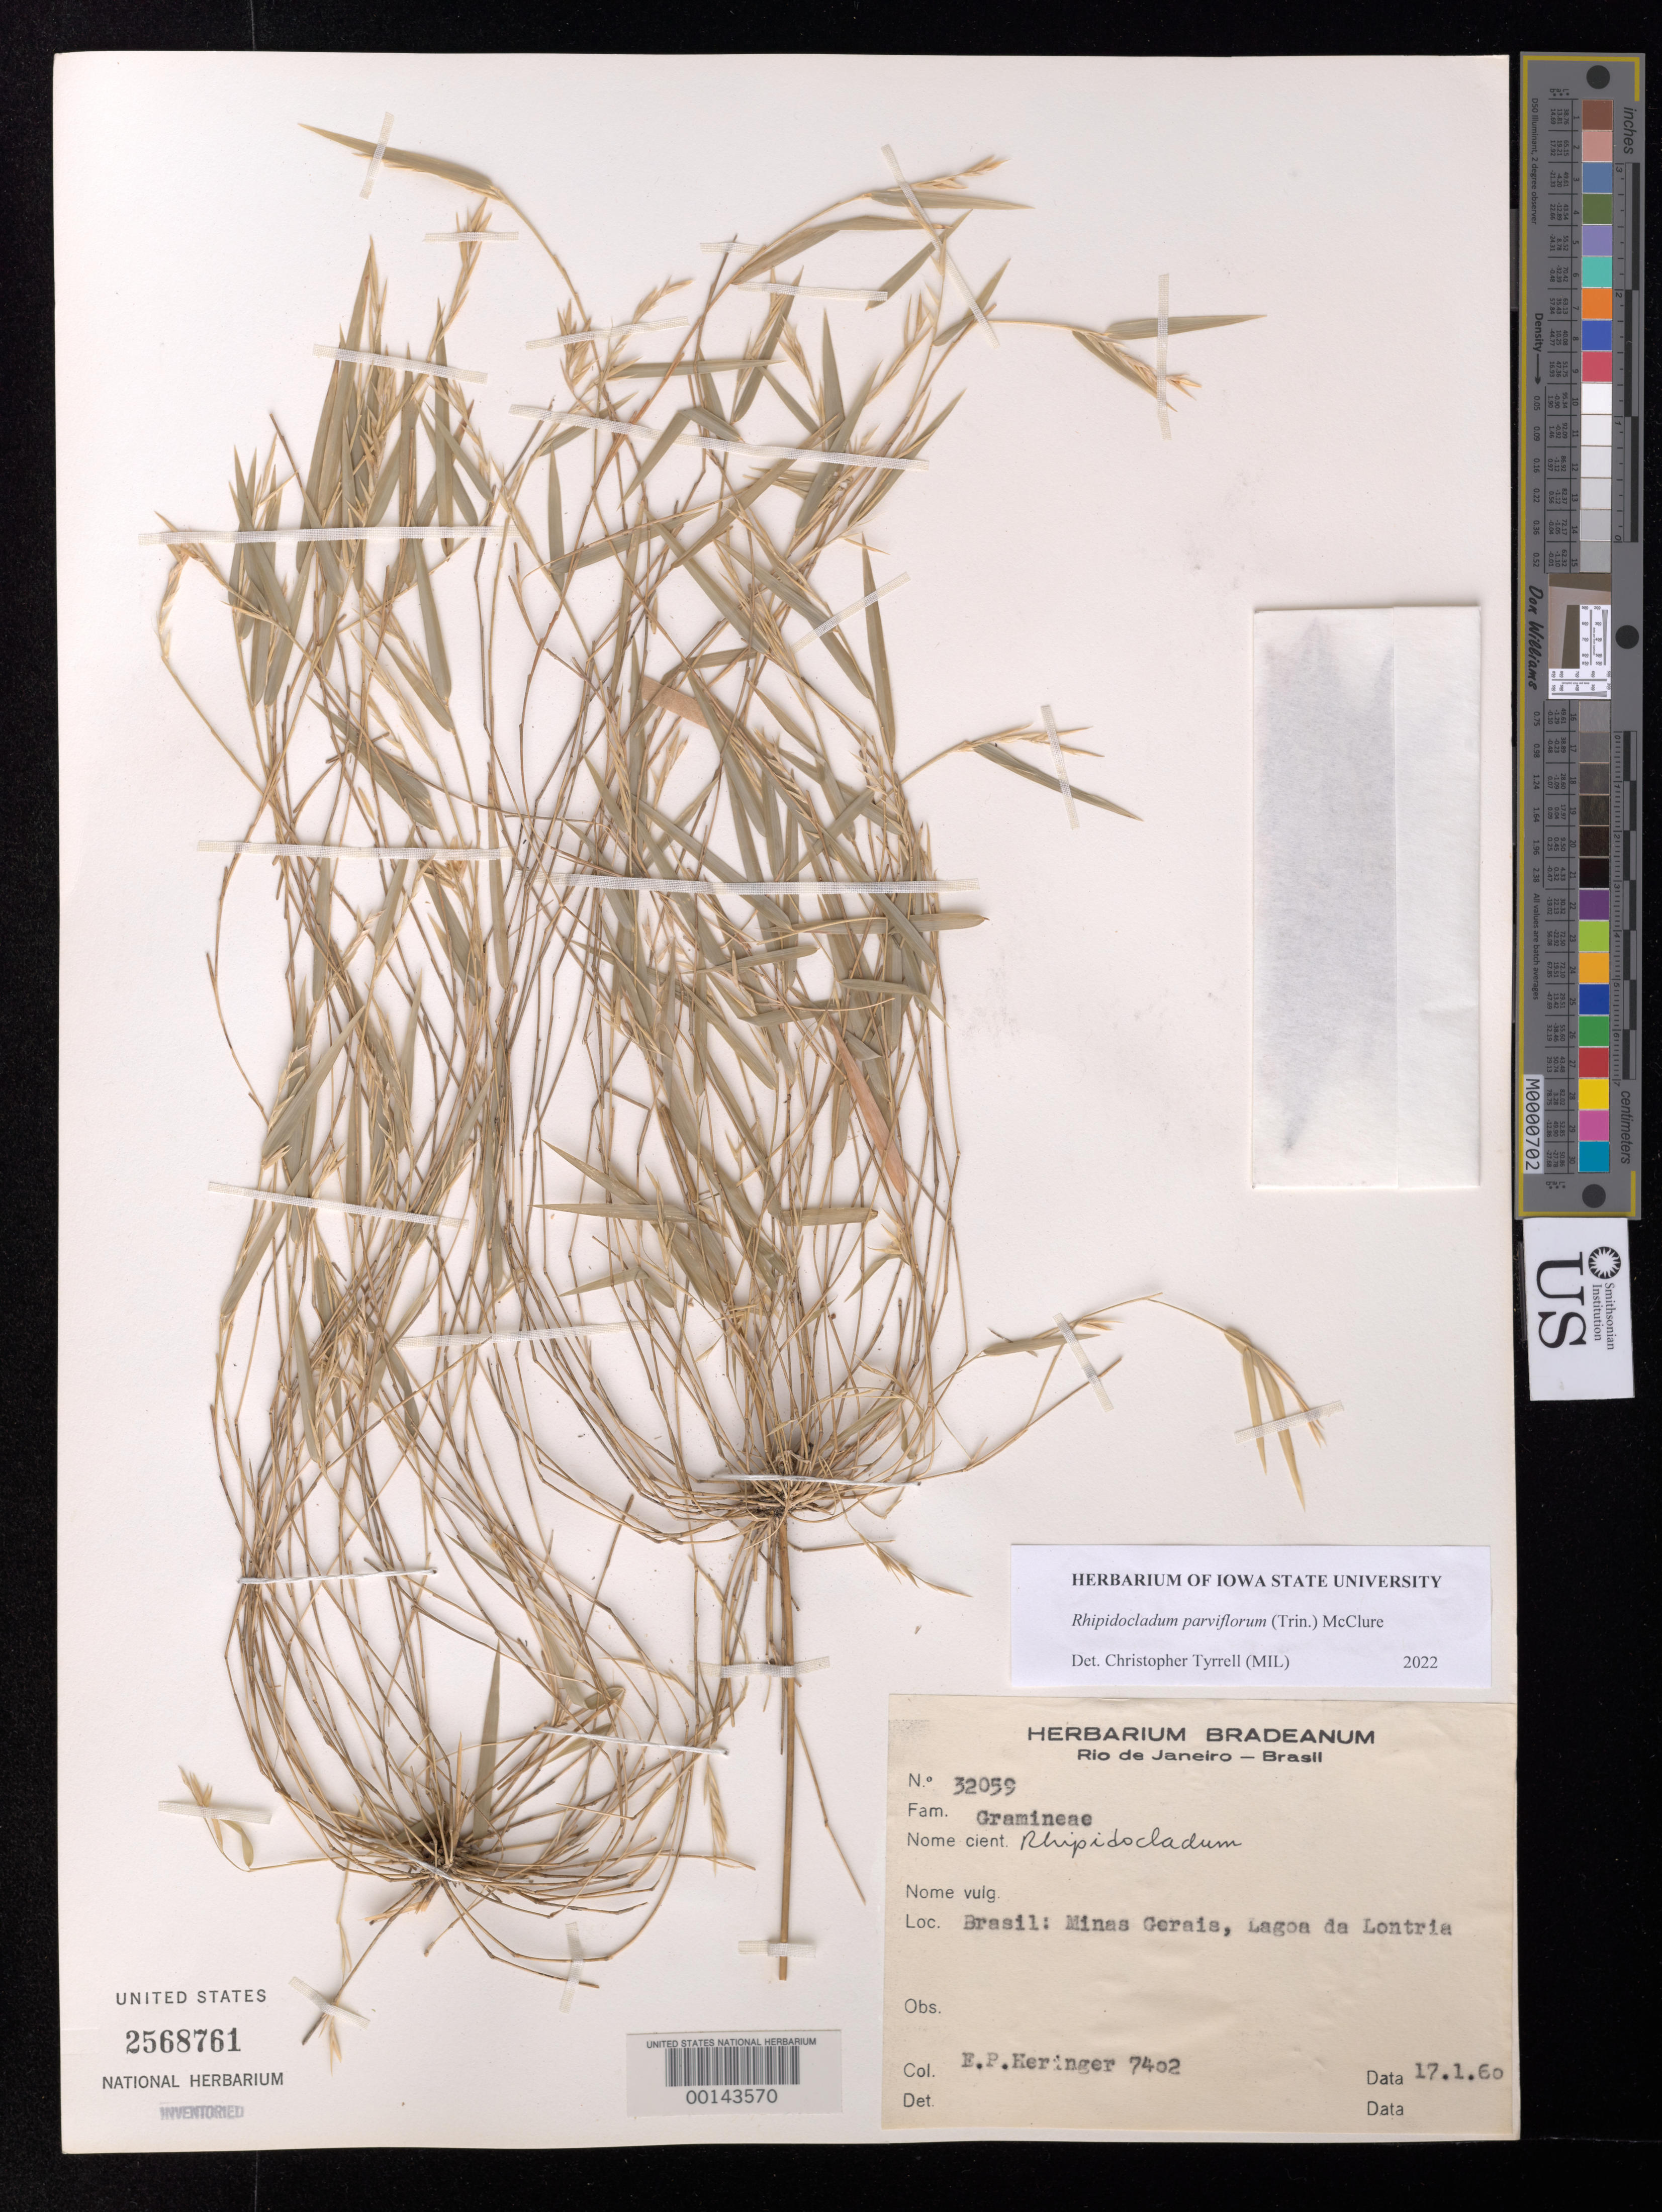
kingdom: Plantae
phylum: Tracheophyta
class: Liliopsida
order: Poales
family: Poaceae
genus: Rhipidocladum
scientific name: Rhipidocladum parviflorum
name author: (Trin.) McClure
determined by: Tyrrell, Christopher D., (MIL), Milwaukee Public Museum (UNITED STATES)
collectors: E. P. Heringer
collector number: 7402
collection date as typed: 17 Jan 1960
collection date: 1960-01-17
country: Brazil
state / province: Minas Gerais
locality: Lagoa da lontria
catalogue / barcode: US 2568761